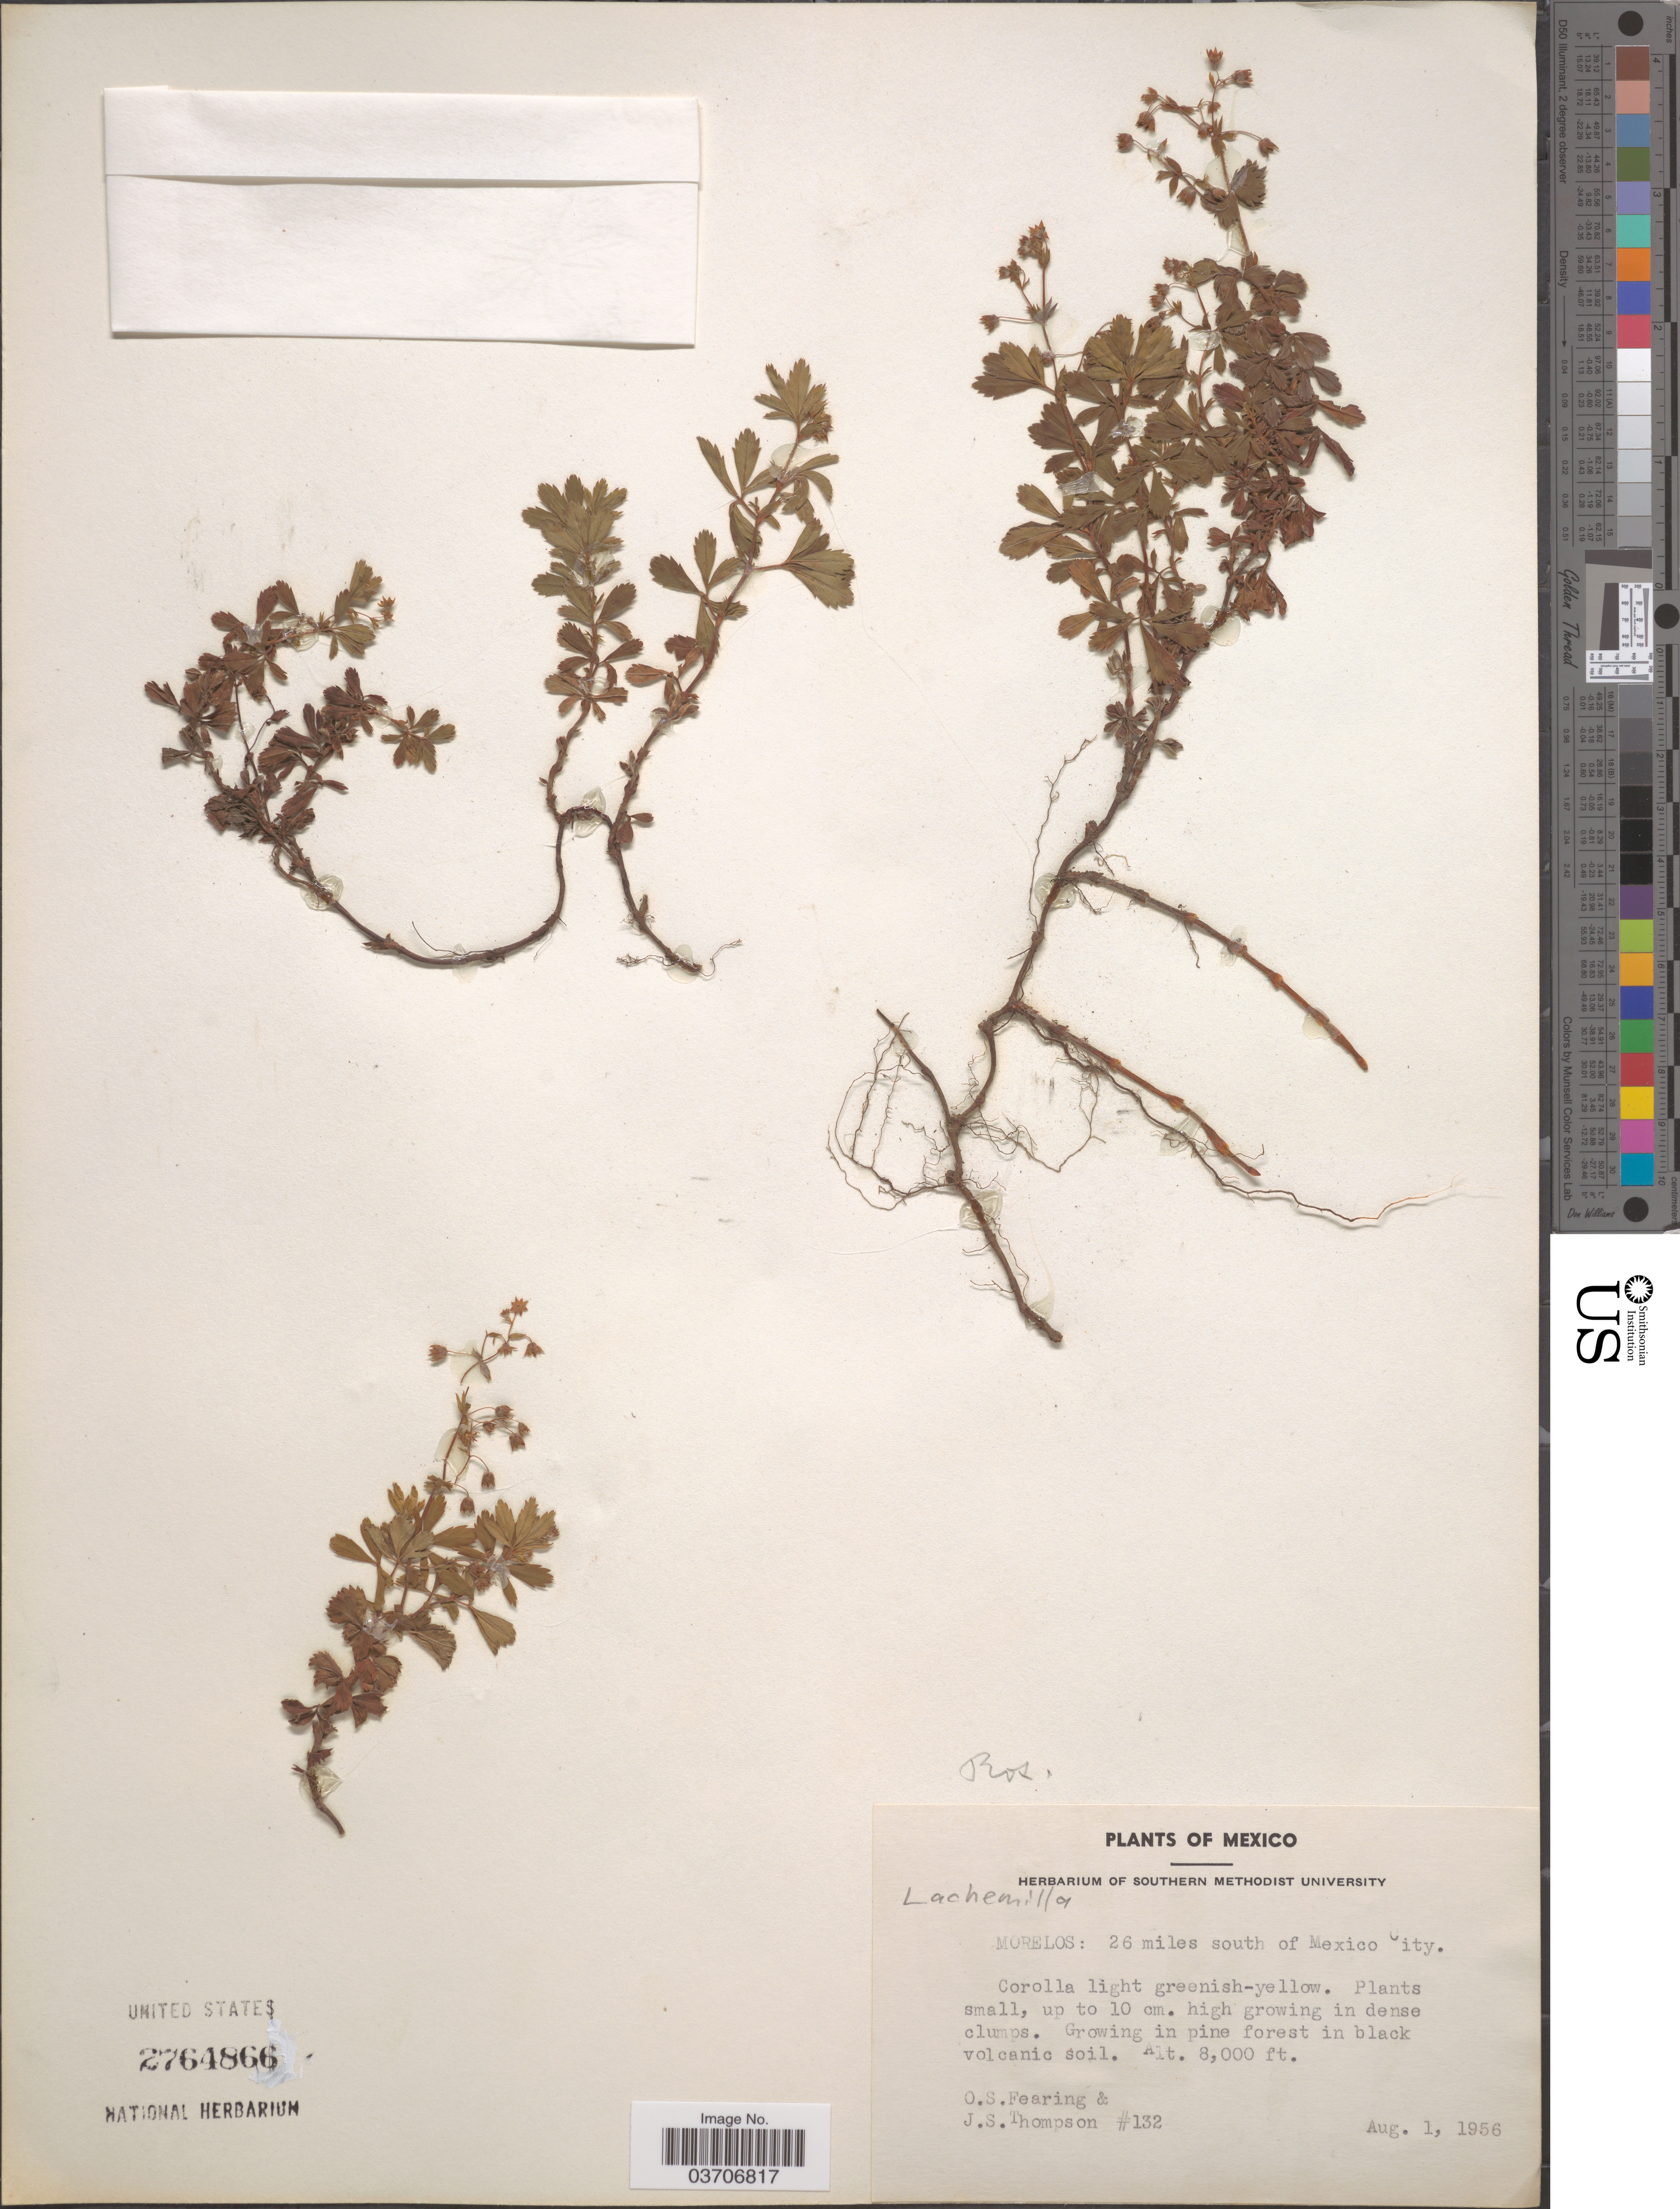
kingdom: Plantae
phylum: Tracheophyta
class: Magnoliopsida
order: Rosales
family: Rosaceae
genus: Lachemilla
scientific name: Lachemilla sp.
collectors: O. S. Fearing & J. S. Thompson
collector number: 132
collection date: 1956-08-01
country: Mexico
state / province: Morelos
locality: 26 miles of south of Mexico City.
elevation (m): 2438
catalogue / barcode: US 2764866